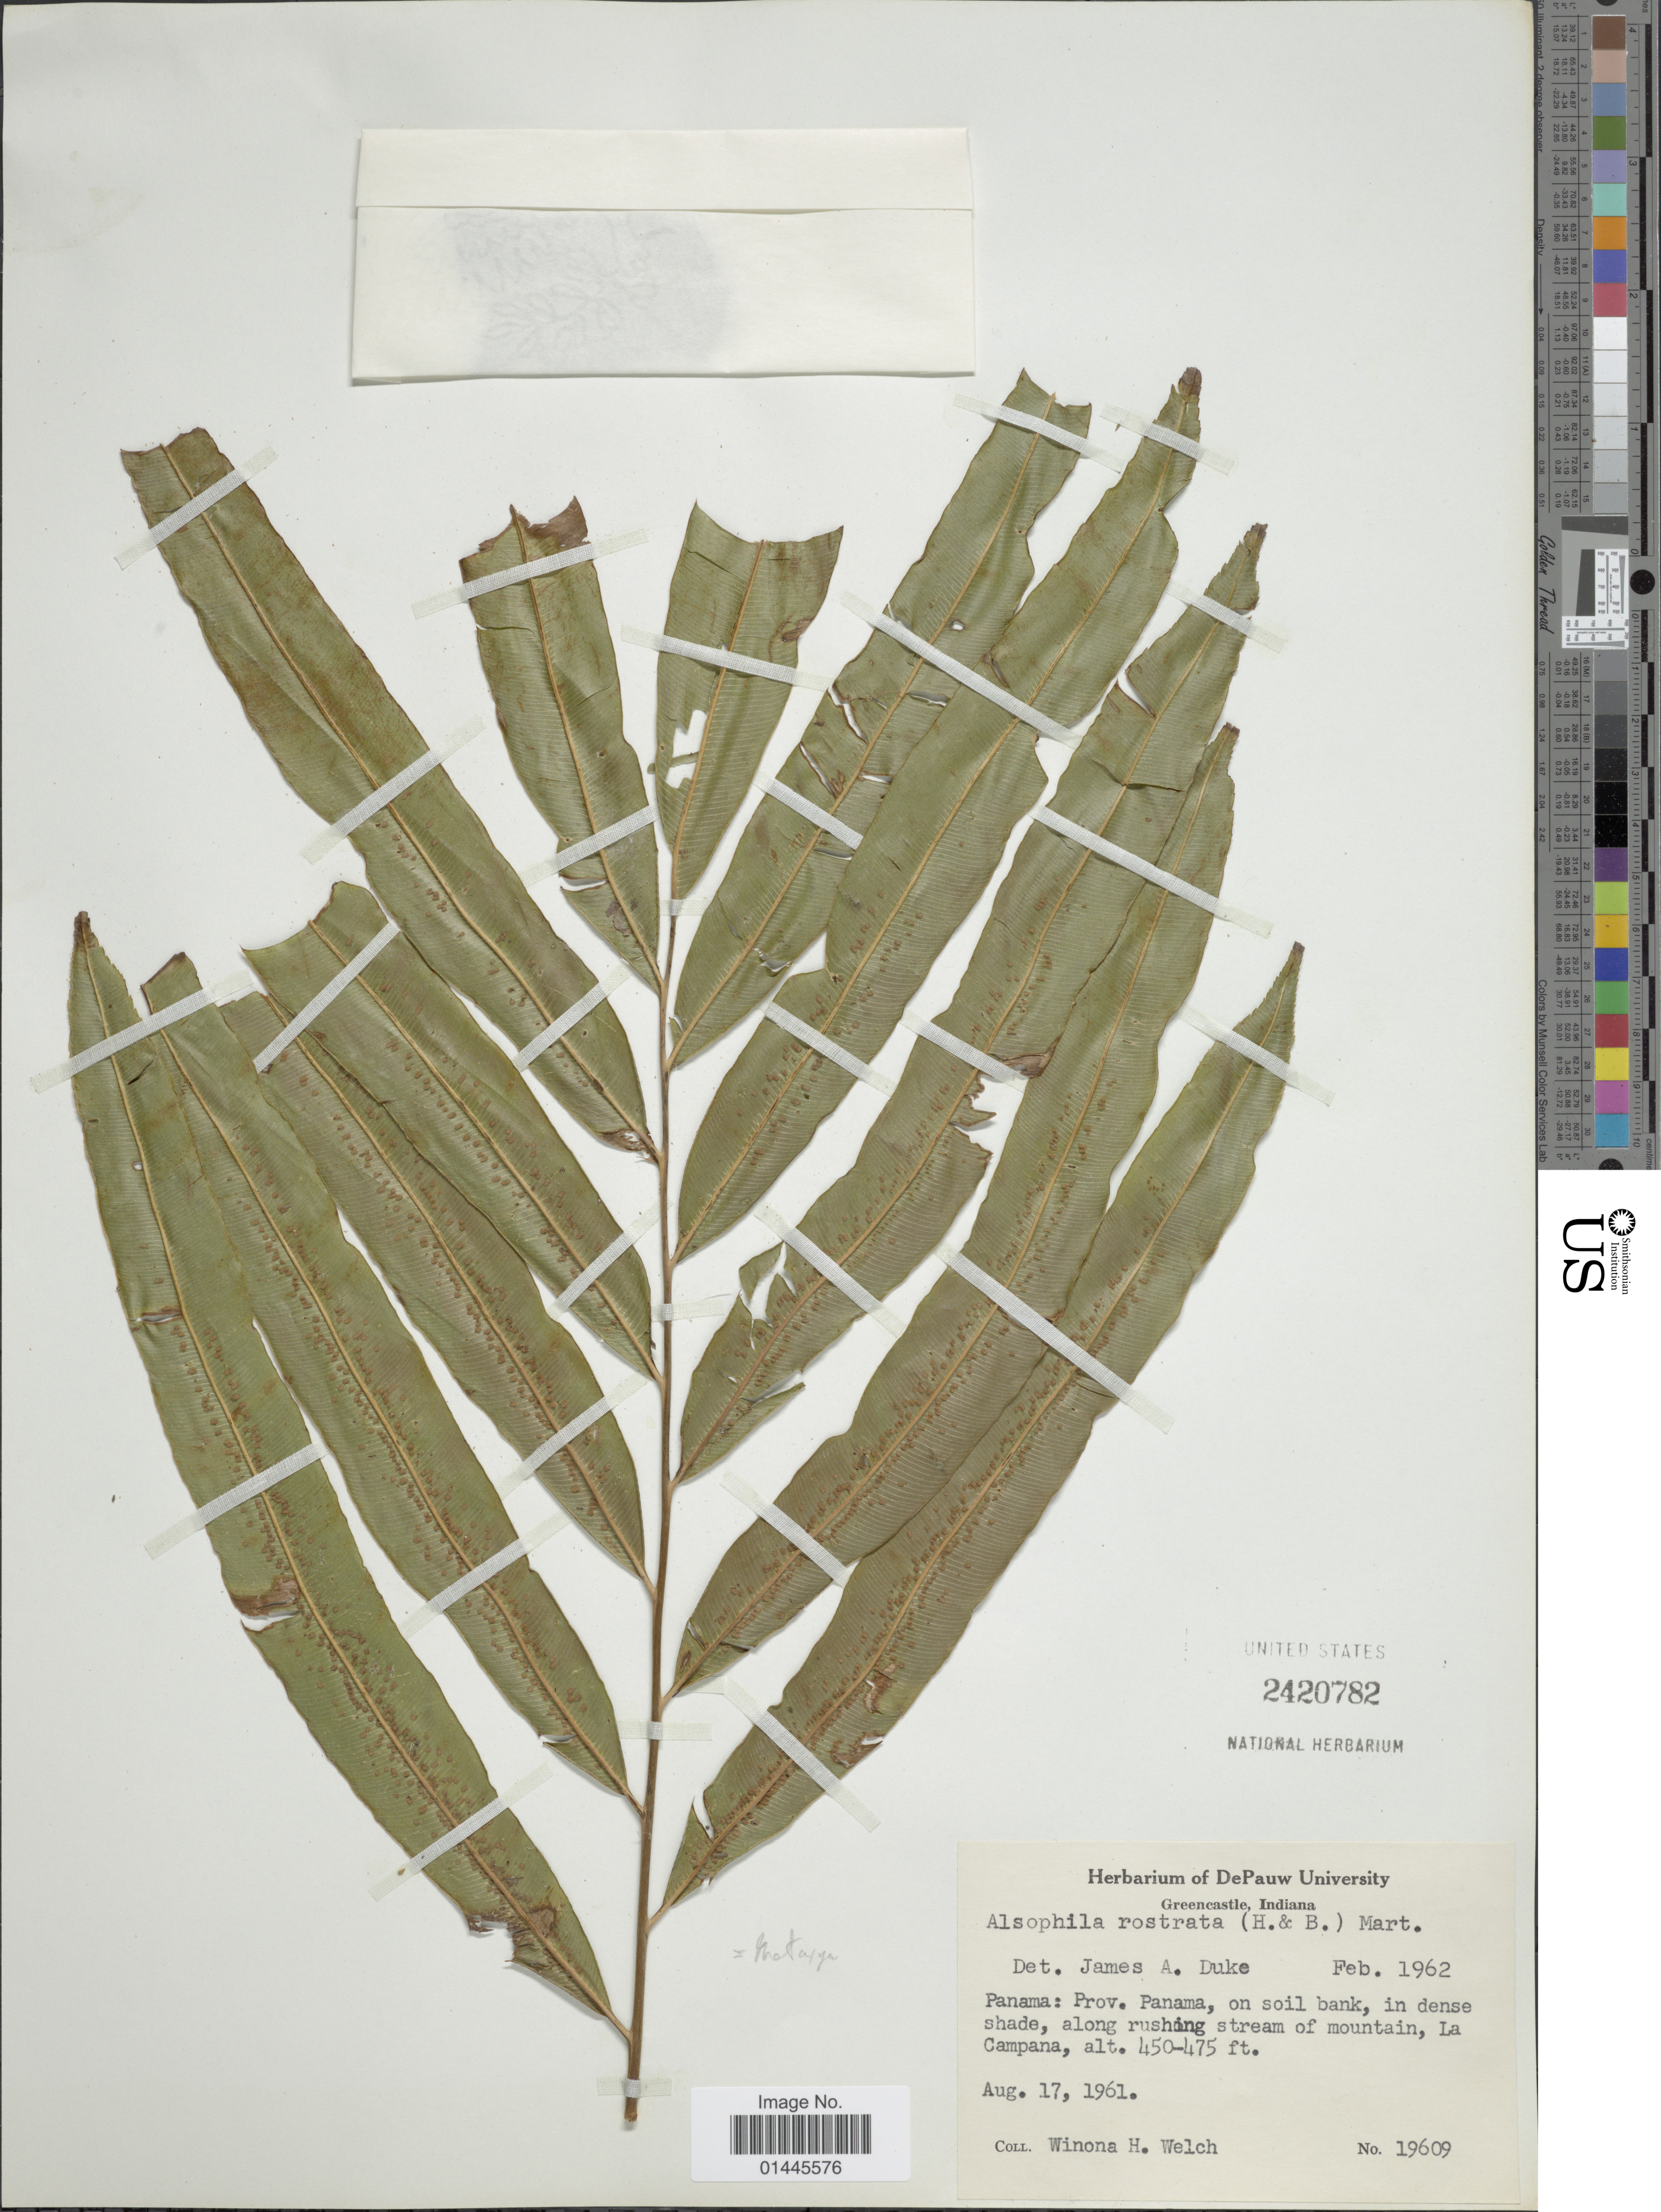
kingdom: Plantae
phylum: Tracheophyta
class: Polypodiopsida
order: Cyatheales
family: Metaxyaceae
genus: Metaxya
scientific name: Metaxya rostrata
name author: (Kunth) C. Presl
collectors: W. H. Welch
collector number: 19609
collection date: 1961-08-17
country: Panama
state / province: Panamá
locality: On soil bank, in dense shade, along rushing stream of mountain, La Campana.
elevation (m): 137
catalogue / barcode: US 2420782